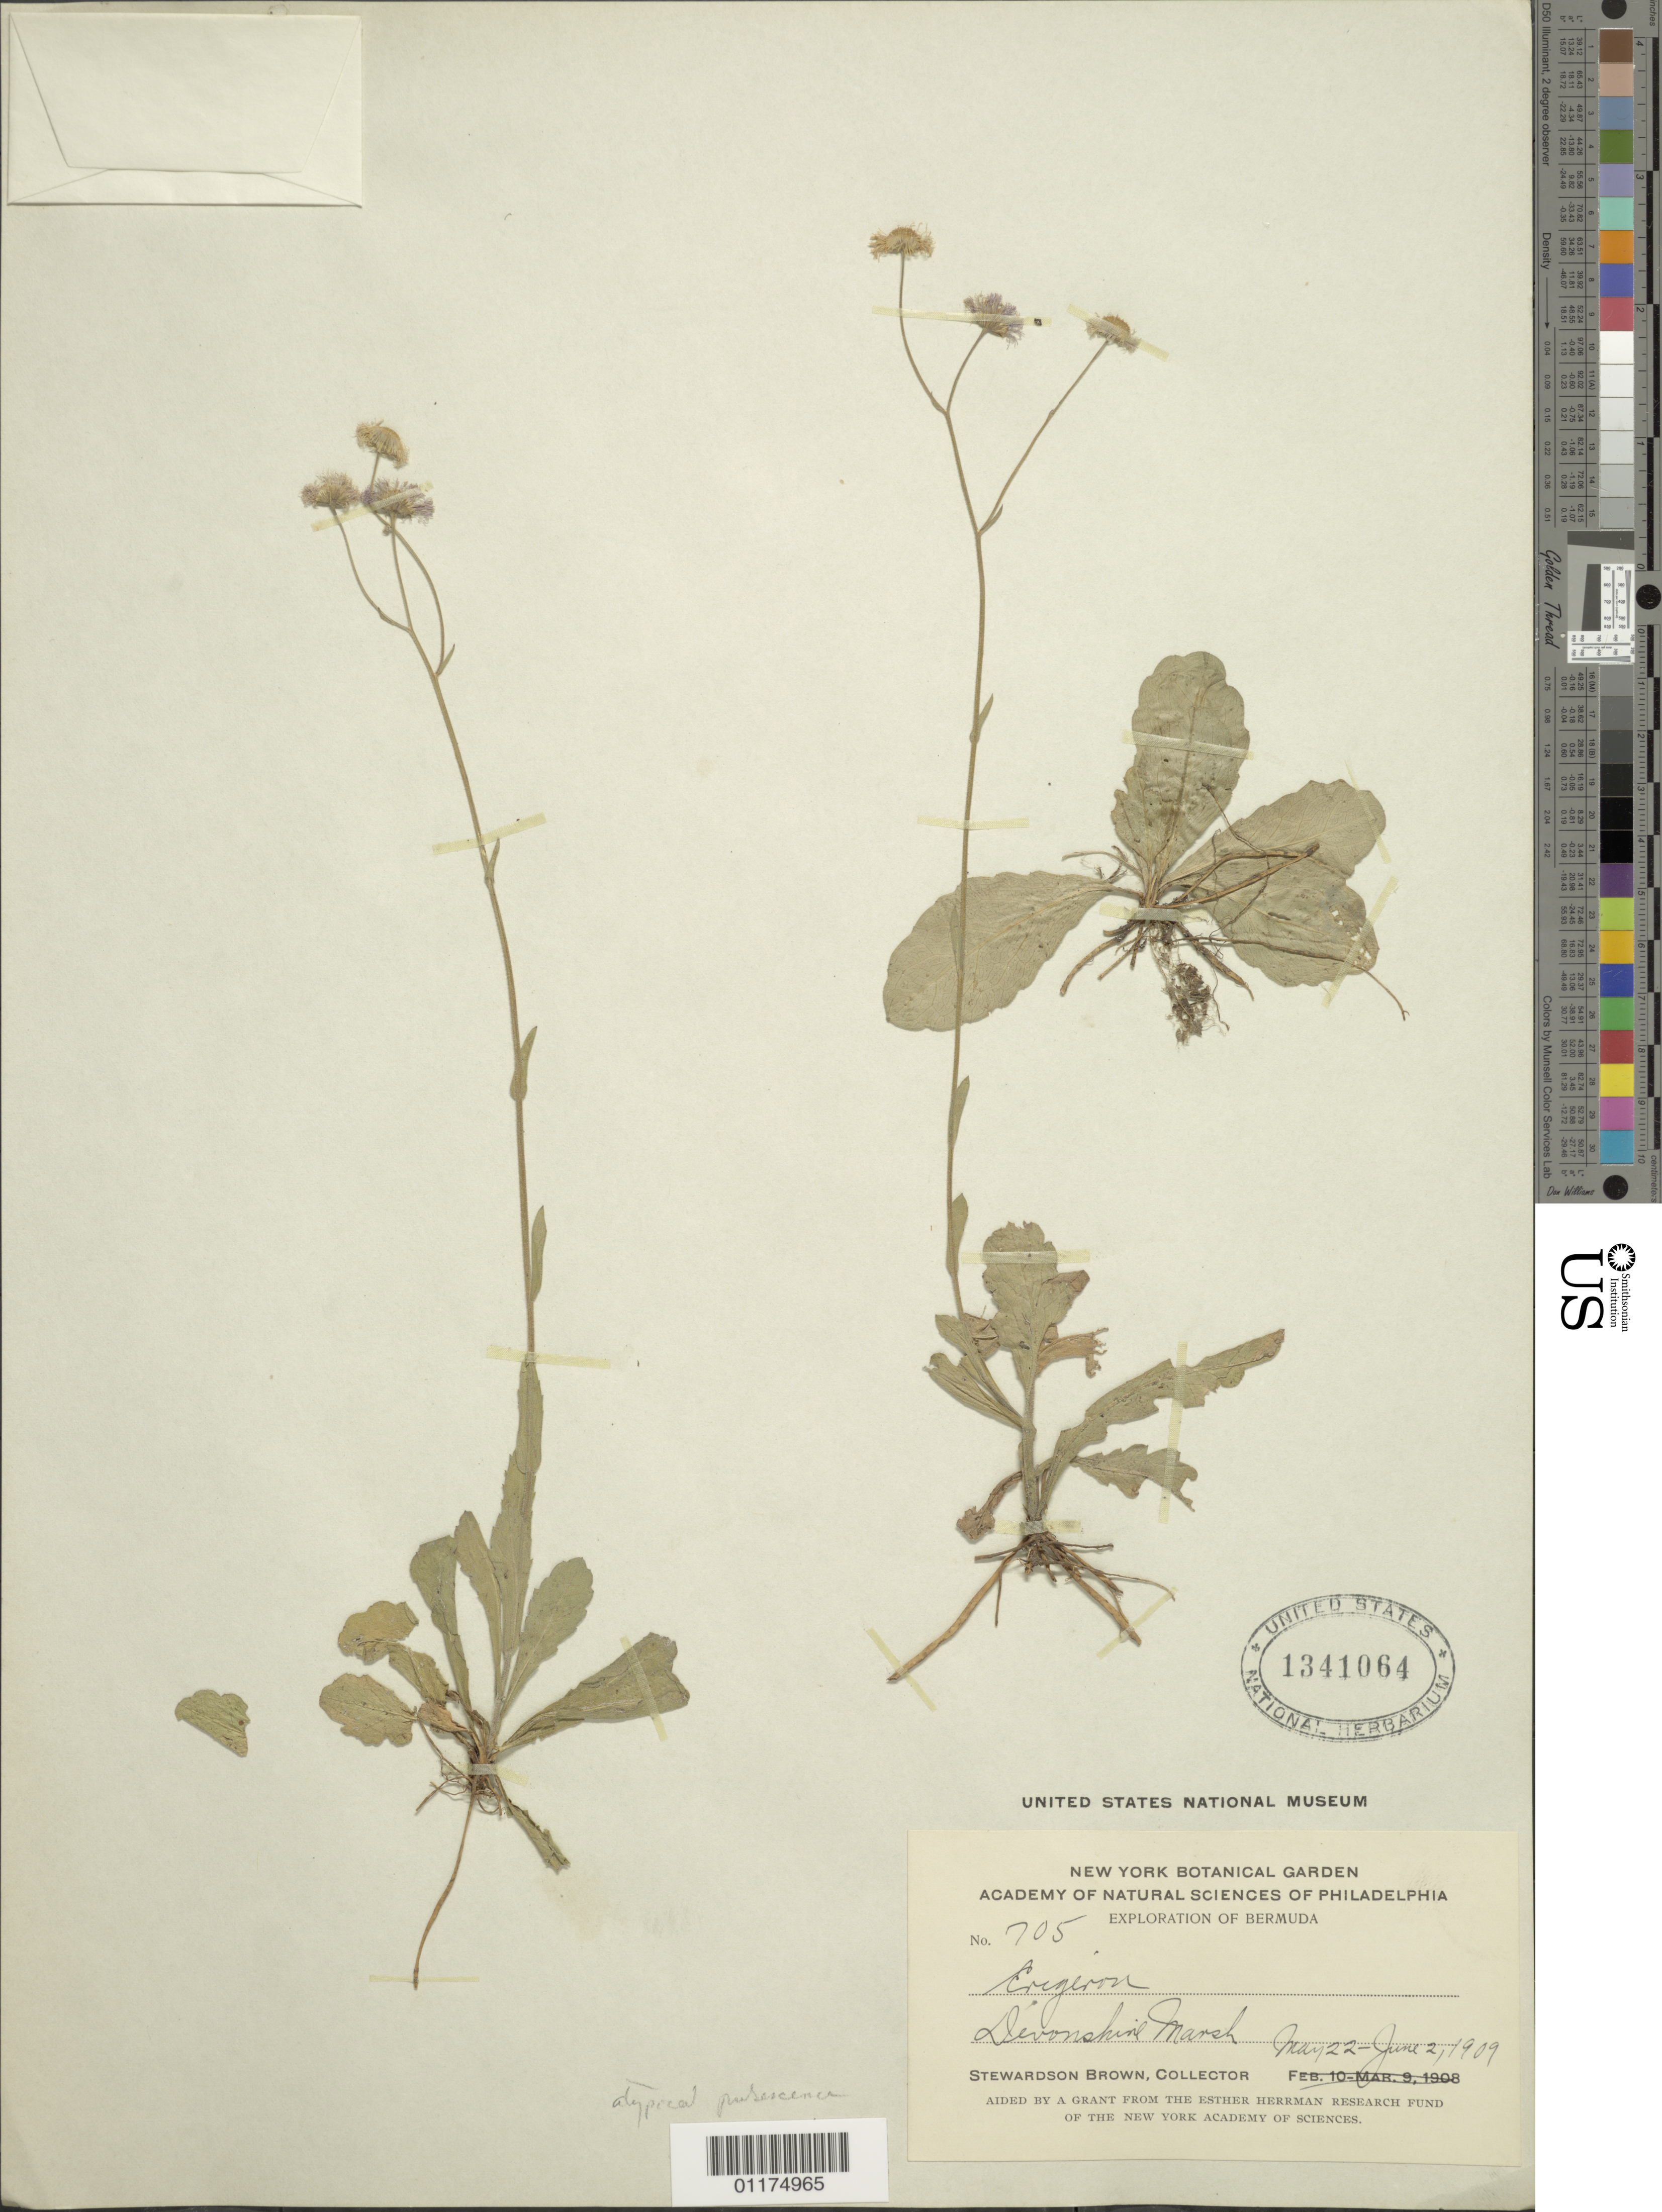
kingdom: Plantae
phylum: Tracheophyta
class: Magnoliopsida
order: Asterales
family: Asteraceae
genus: Erigeron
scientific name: Erigeron quercifolius Lam.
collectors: S. Brown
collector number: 705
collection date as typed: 22 May 1909 to 02 Jun 1909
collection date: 1909-05-22/1909-06-02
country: Bermuda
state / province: Devonshire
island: Bermuda I.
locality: Marsh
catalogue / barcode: US 1341064